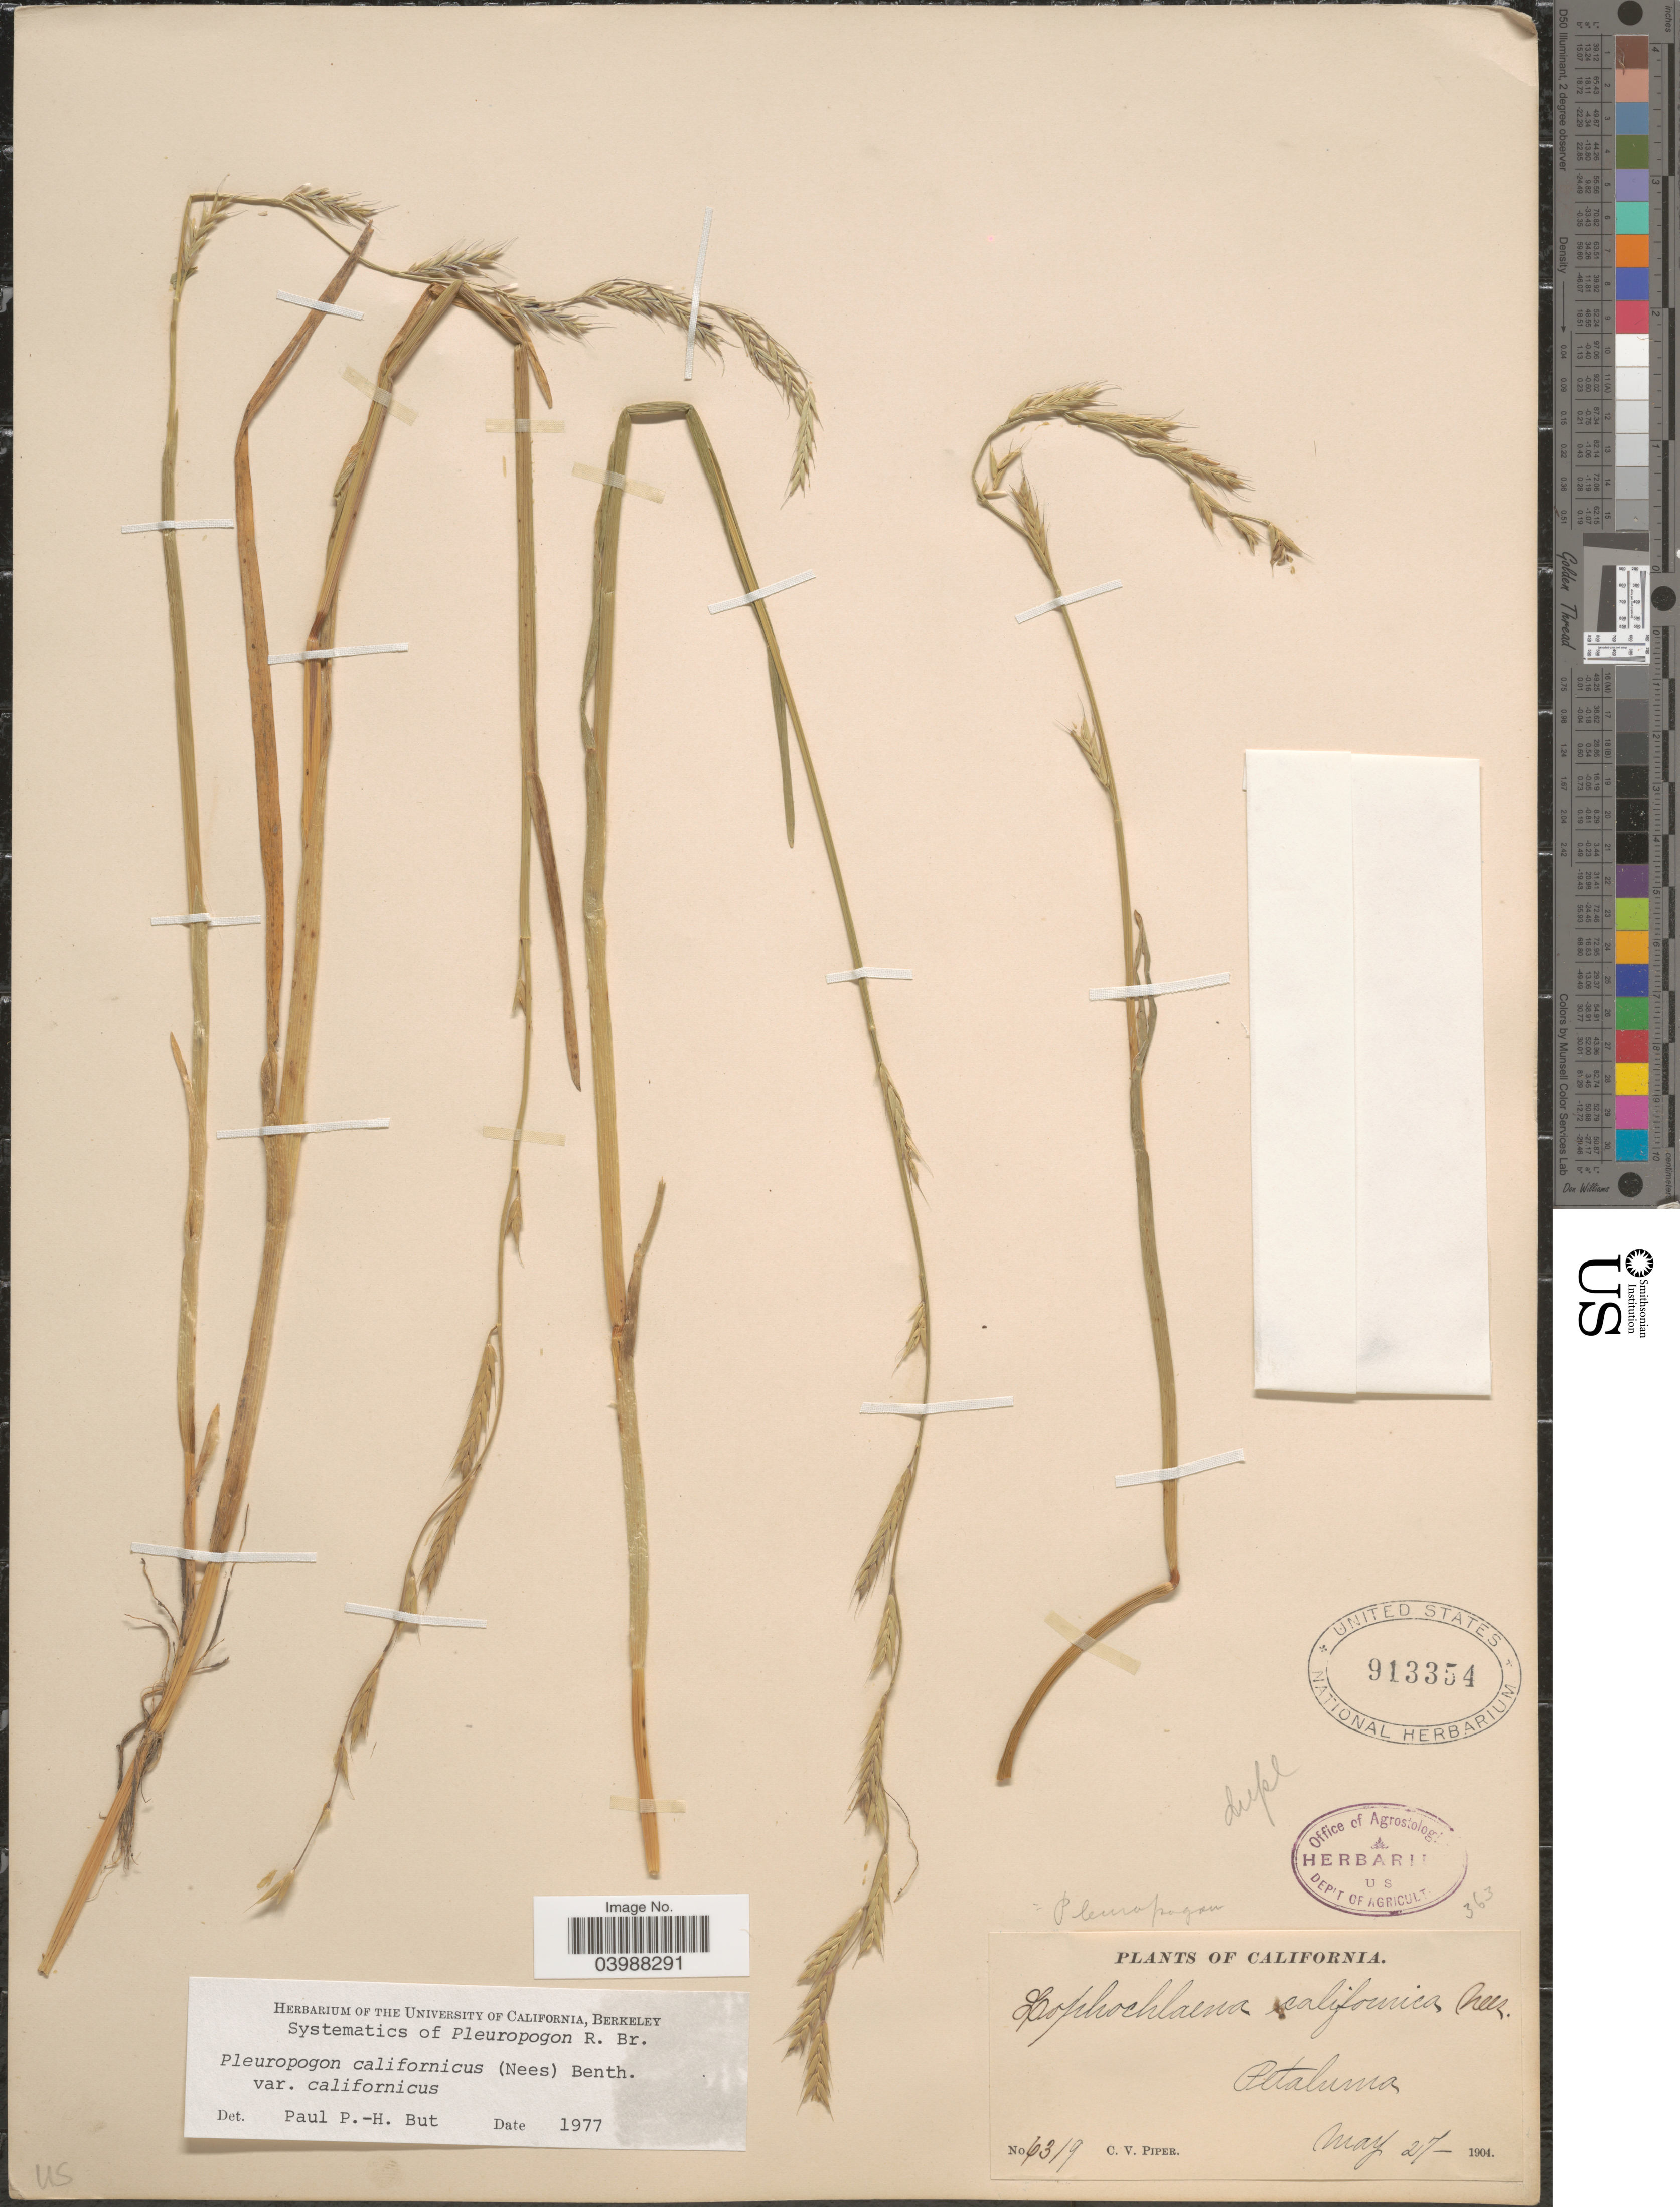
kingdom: Plantae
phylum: Tracheophyta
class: Liliopsida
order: Poales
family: Poaceae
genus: Pleuropogon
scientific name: Pleuropogon californicus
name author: (Nees) Benth. ex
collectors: C. V. Piper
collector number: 6319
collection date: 1904-05-27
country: United States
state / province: California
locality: Petaluma.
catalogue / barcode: US 913354